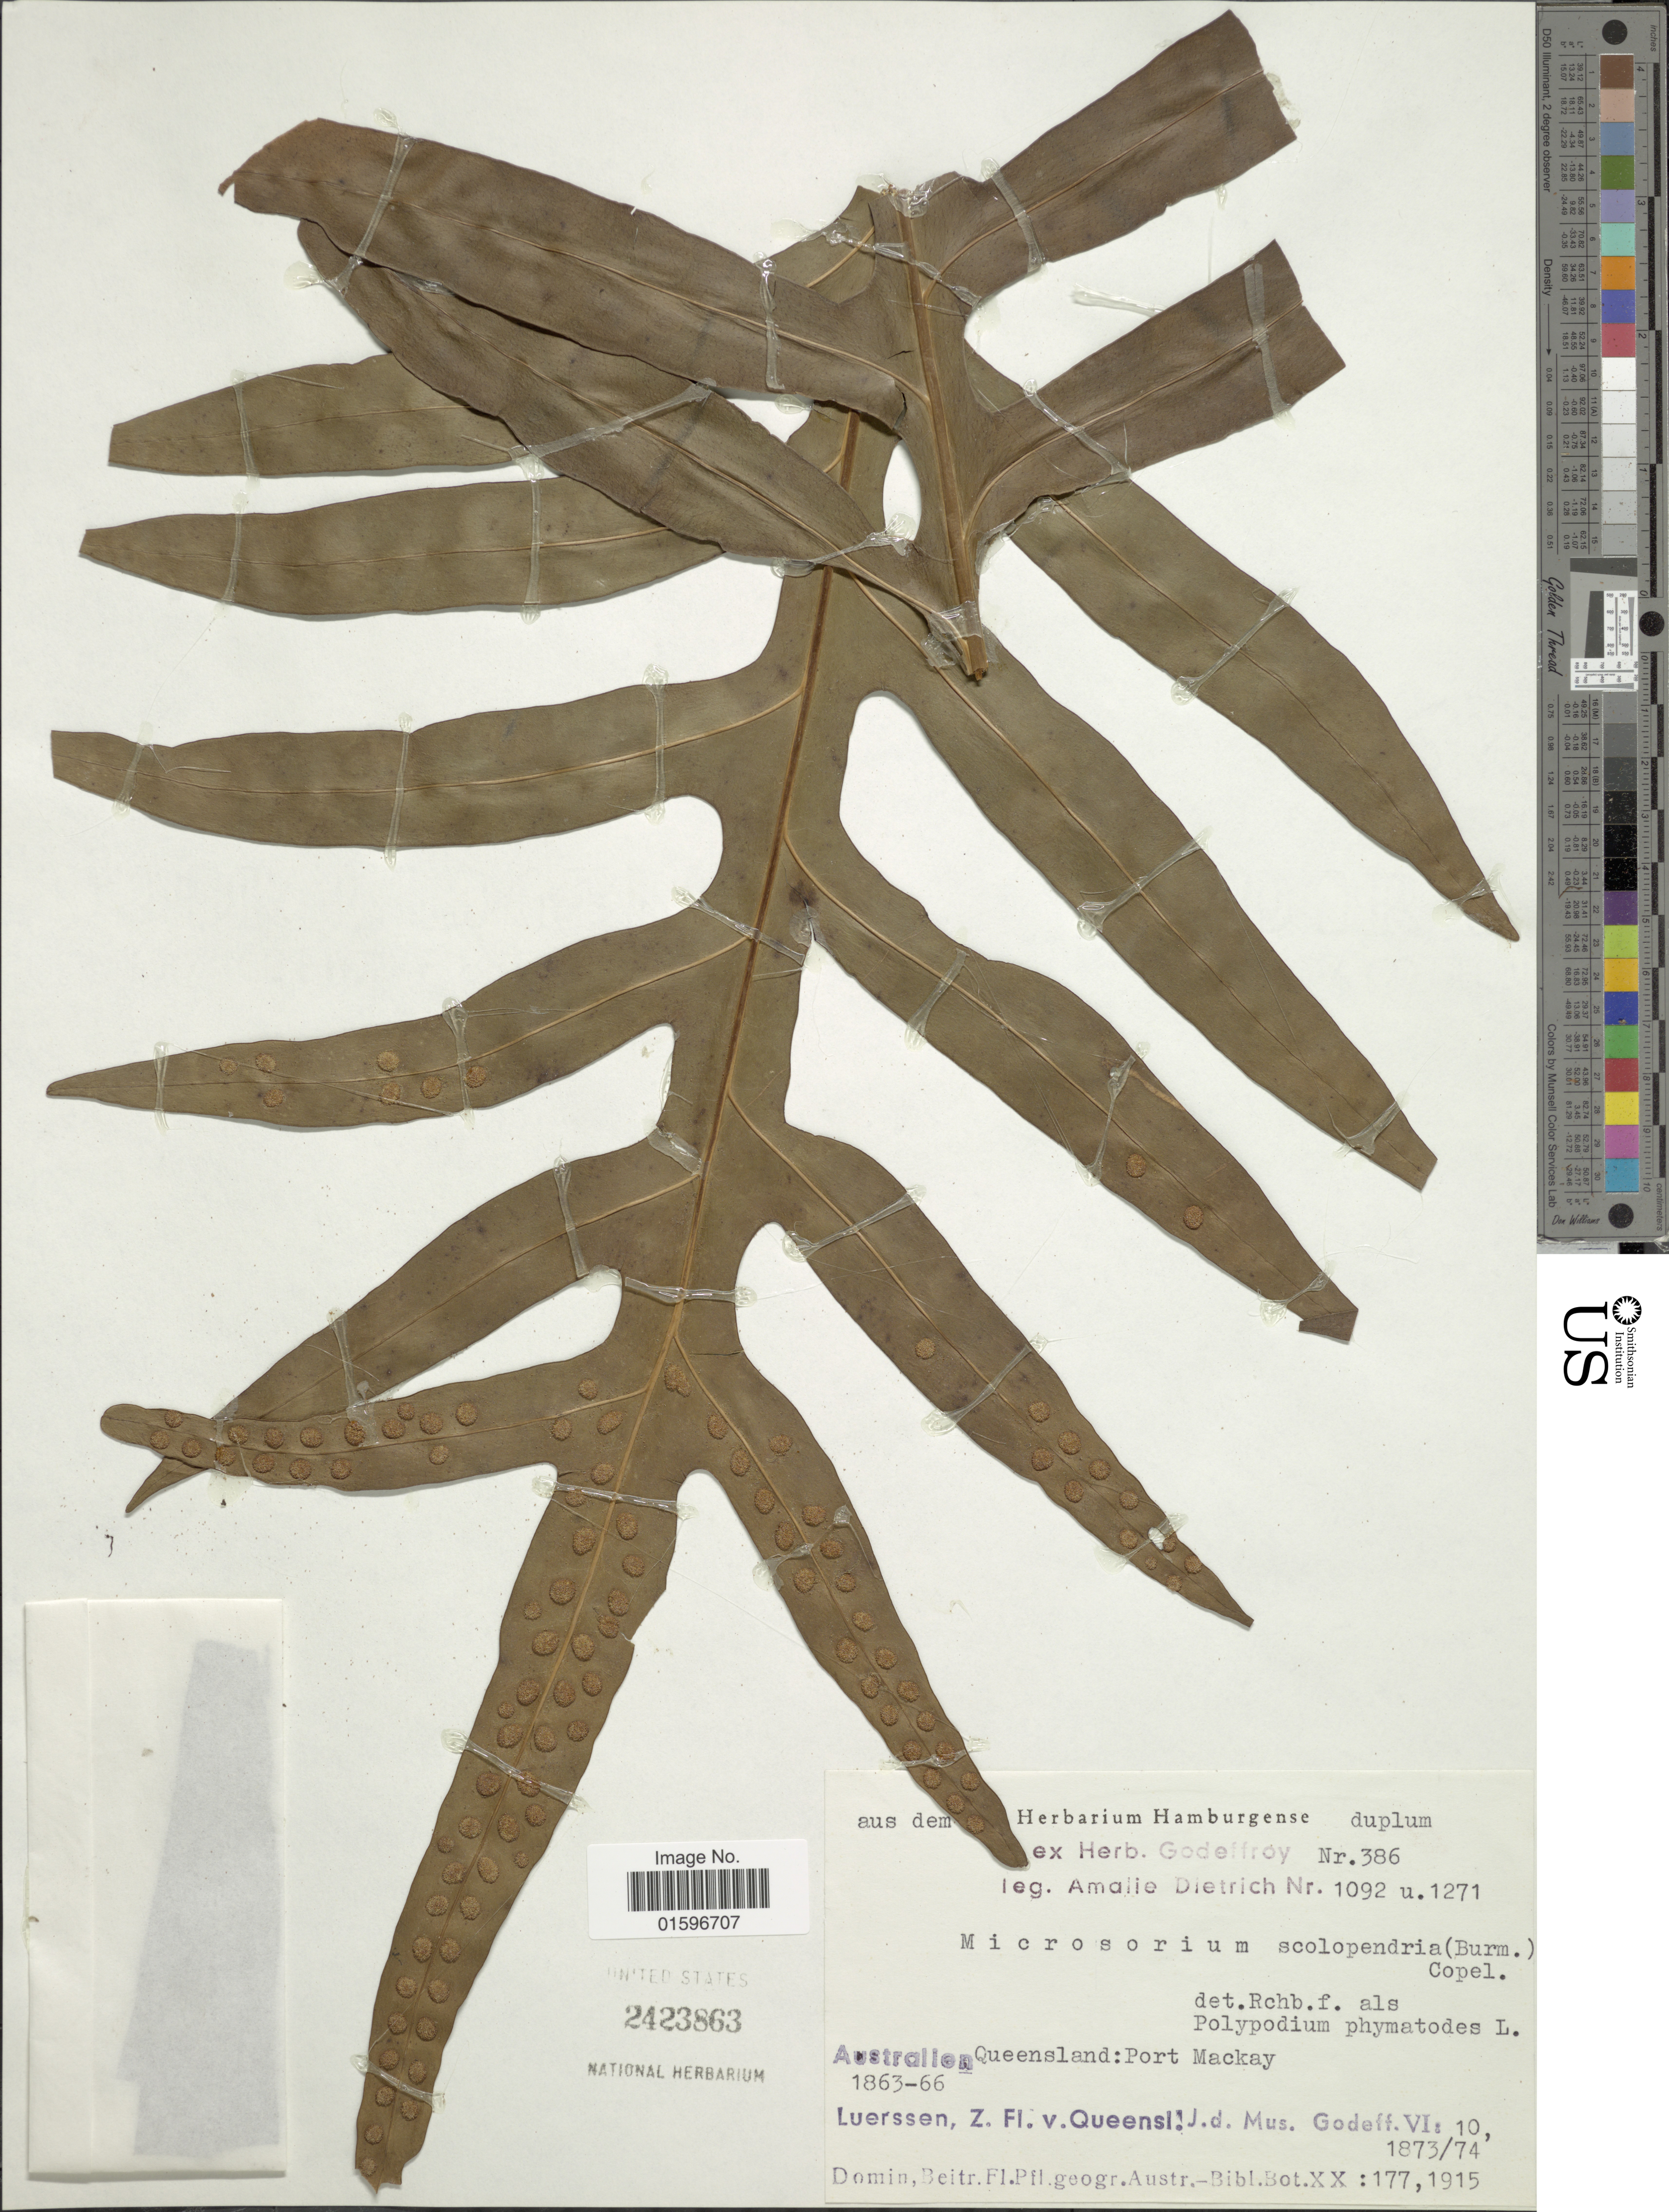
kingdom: Plantae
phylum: Tracheophyta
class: Polypodiopsida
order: Polypodiales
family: Polypodiaceae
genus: Polypodium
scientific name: Polypodium scolopendria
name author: Burm. f.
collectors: A. Dietrich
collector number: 1092/1271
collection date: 1873-10/1874-10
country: Australia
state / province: Queensland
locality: Queenslands: Port Mackay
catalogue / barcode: US 2423863